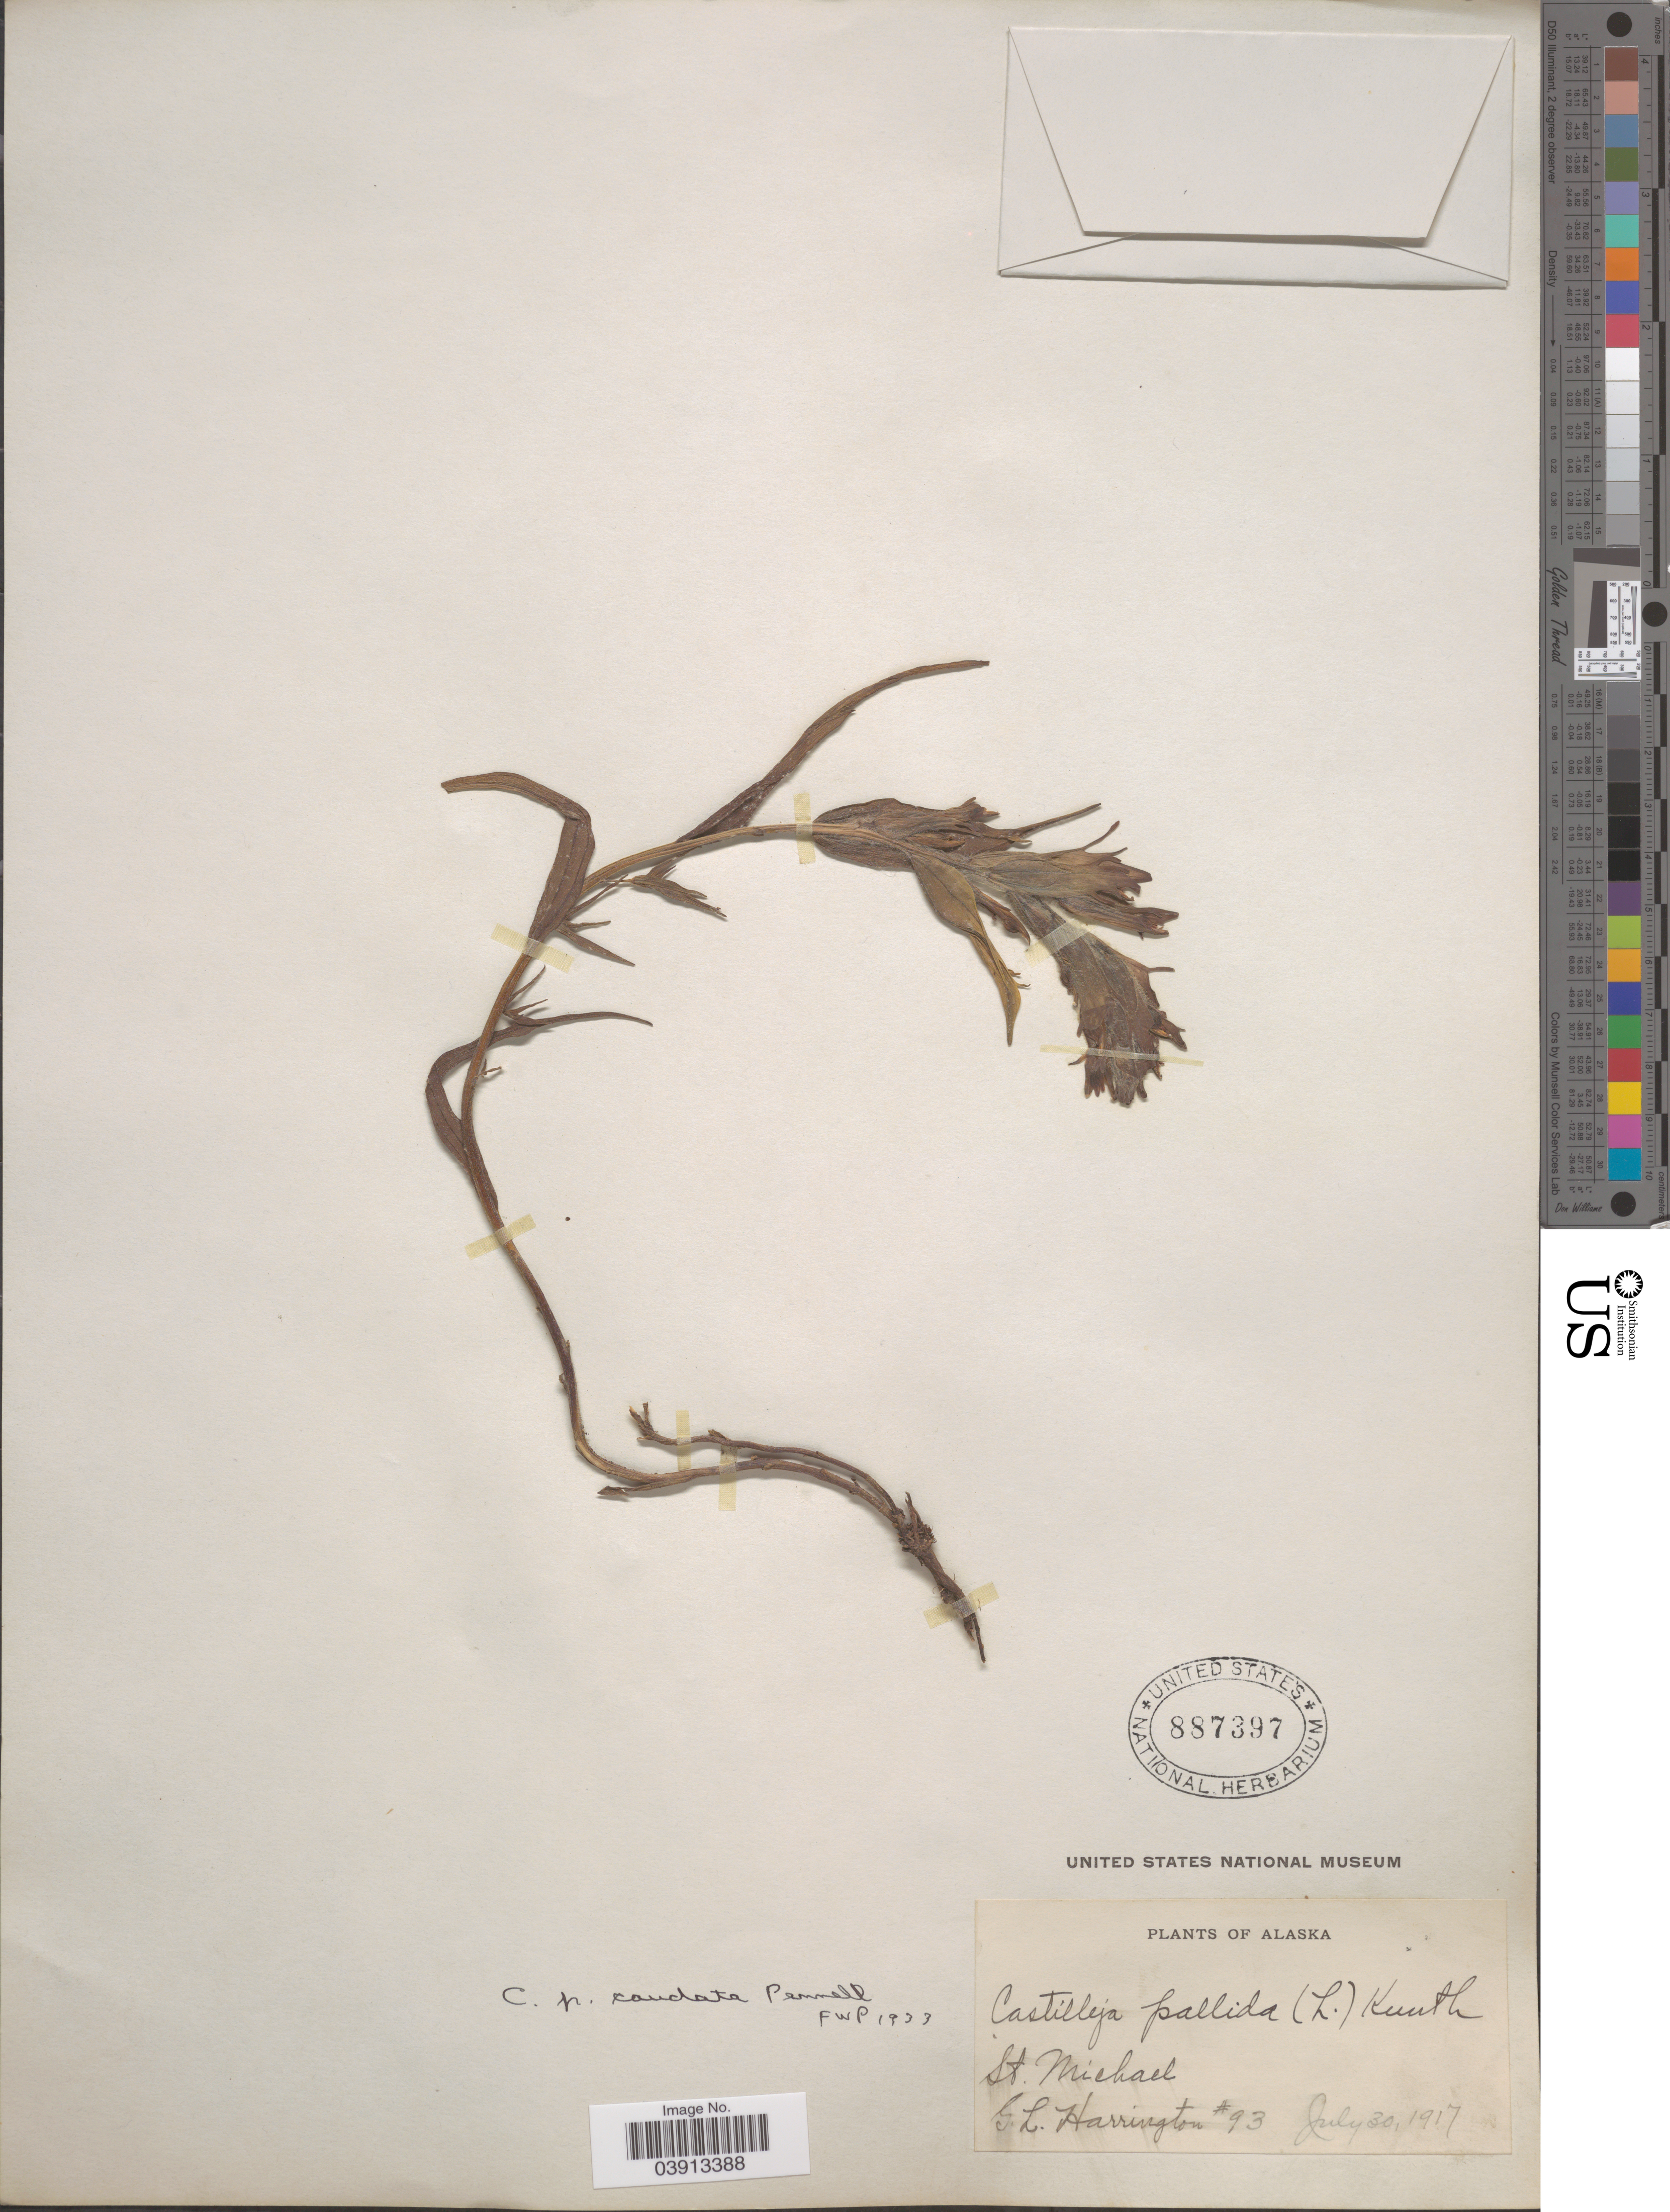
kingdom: Plantae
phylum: Tracheophyta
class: Magnoliopsida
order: Lamiales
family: Orobanchaceae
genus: Castilleja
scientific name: Castilleja pallida subsp. mexiae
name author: Pennell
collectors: G. Harrington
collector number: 93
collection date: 1917-07-30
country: United States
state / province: Alaska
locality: St. Michael.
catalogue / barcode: US 887397